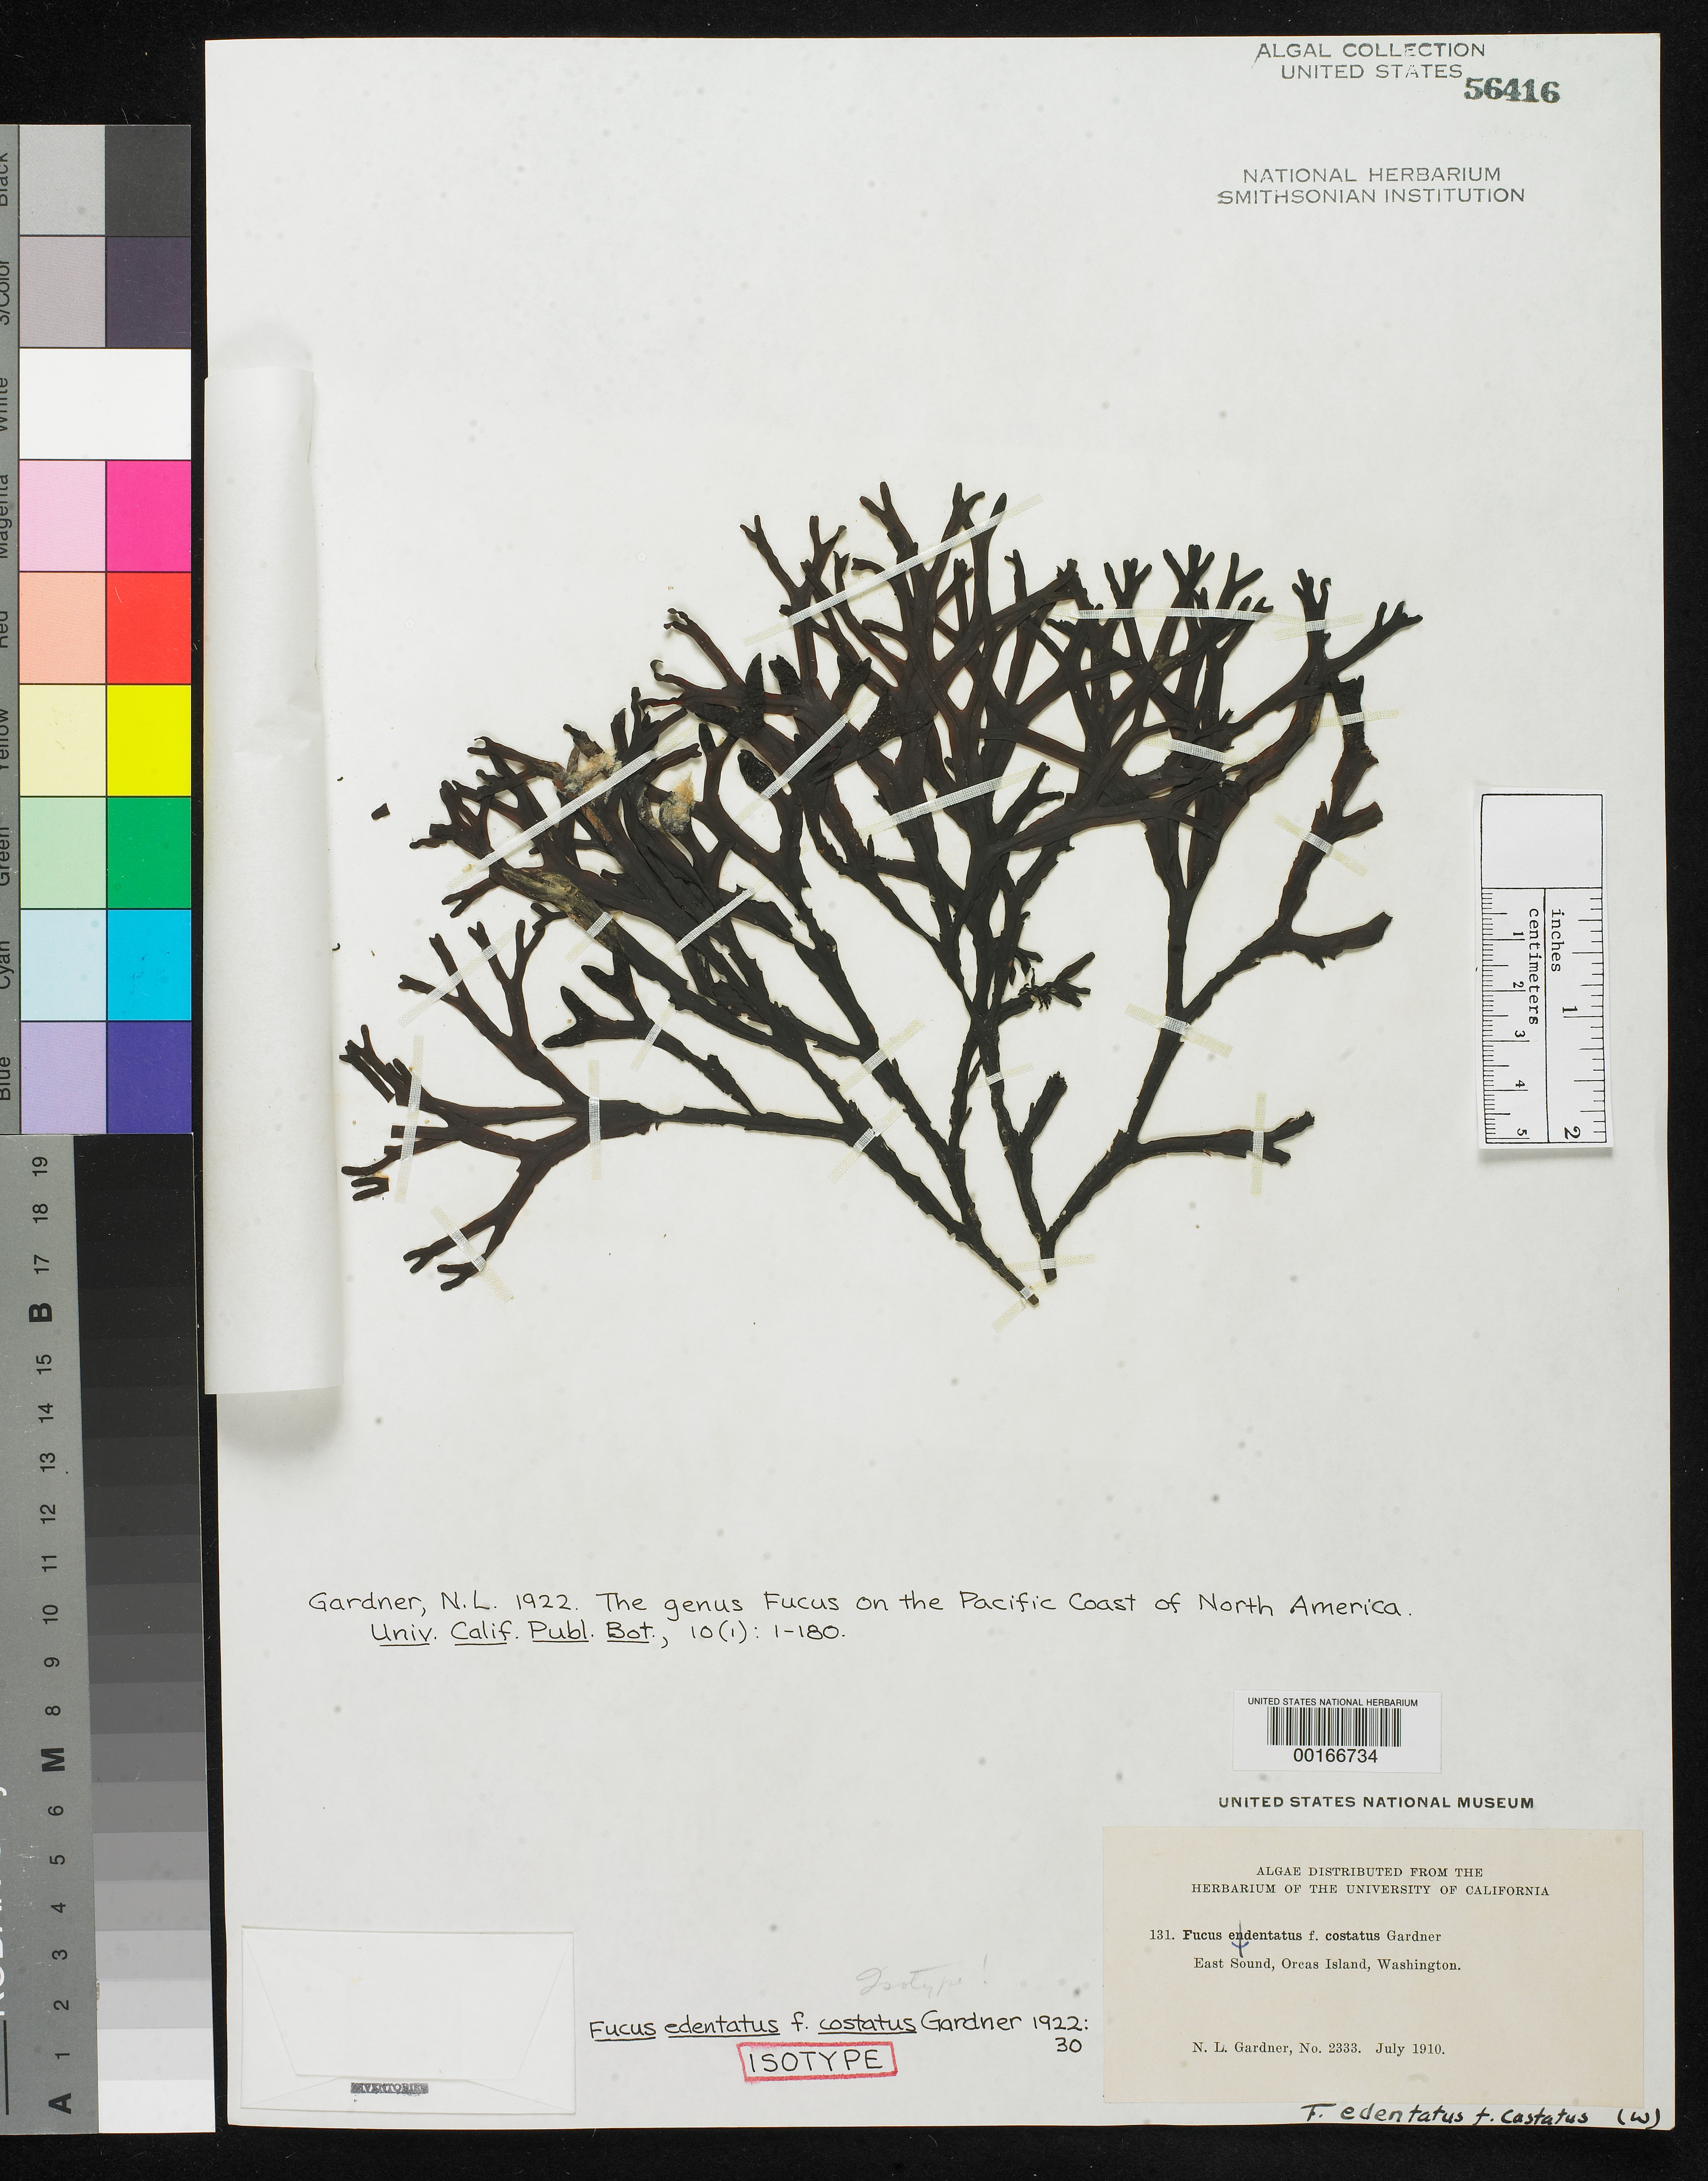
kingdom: Chromista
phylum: Ochrophyta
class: Phaeophyceae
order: Fucales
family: Fucaceae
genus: Fucus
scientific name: Fucus edentatus f. costatus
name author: N.L. Gardner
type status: Isotype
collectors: N. Gardner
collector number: NLG 2333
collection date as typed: Jul 1910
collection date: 1910-07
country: United States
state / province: Washington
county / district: San Juan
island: Orcas Island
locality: East Sound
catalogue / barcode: US 56416